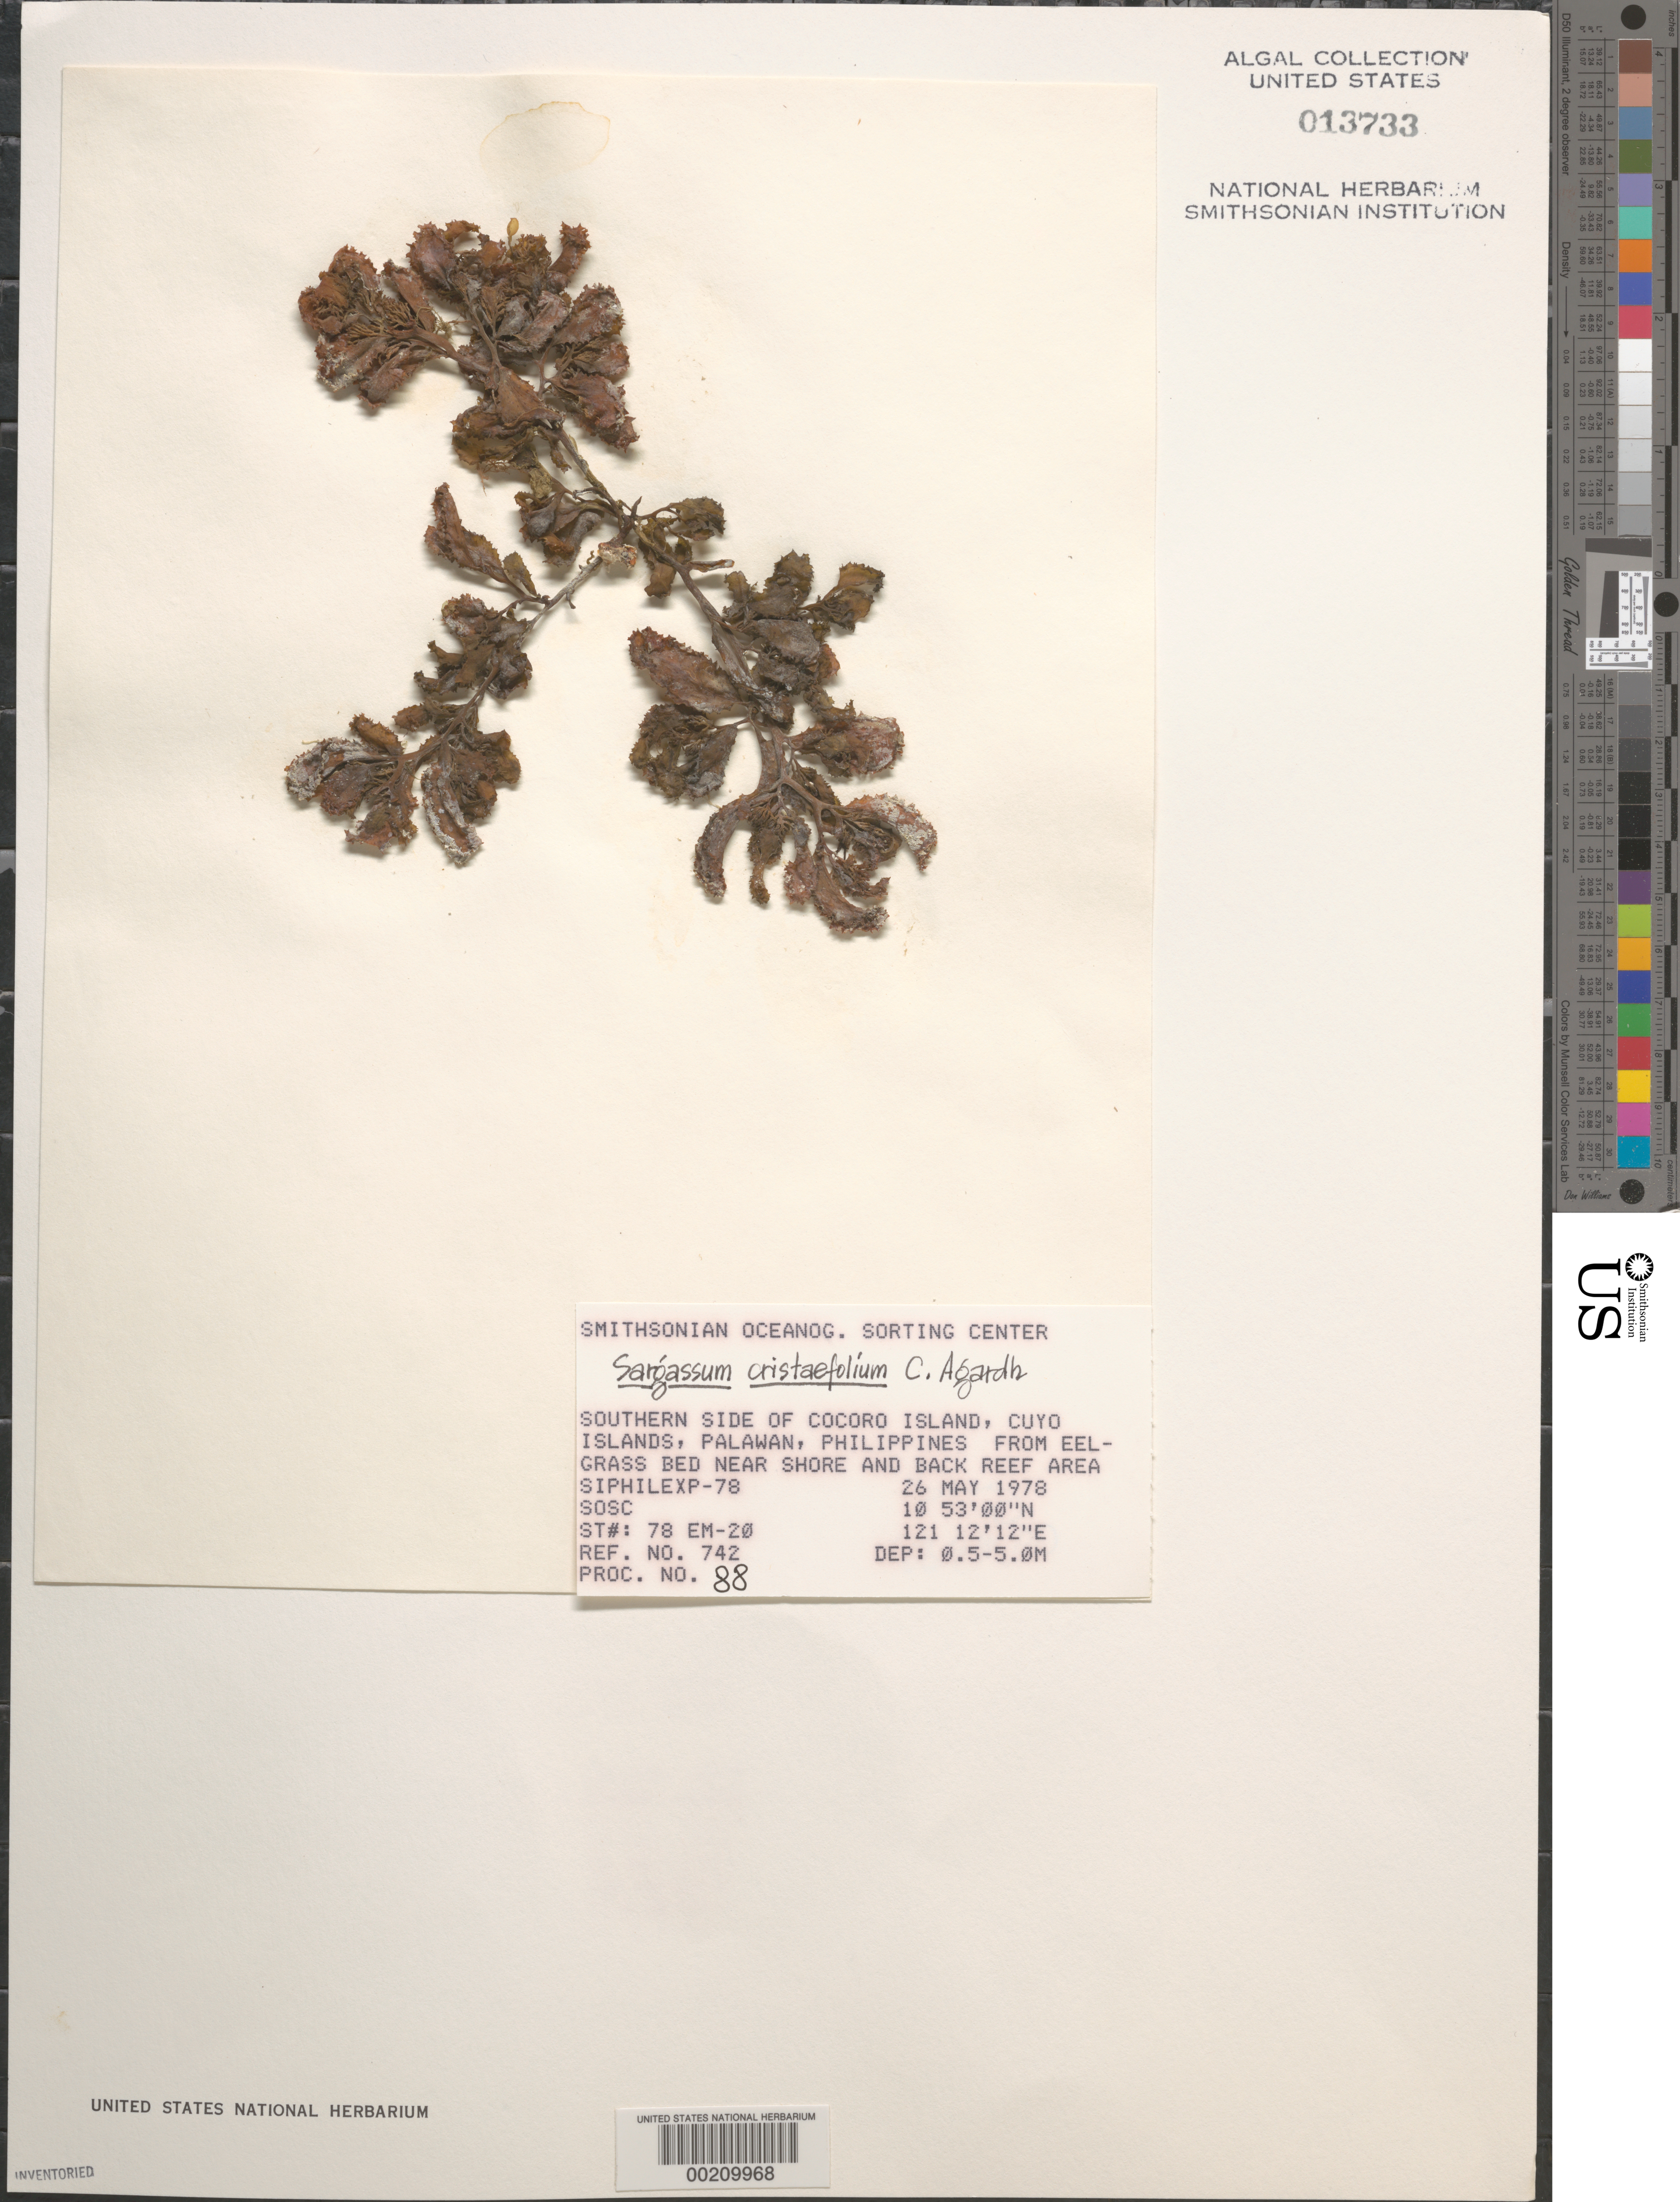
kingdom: Chromista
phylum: Ochrophyta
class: Phaeophyceae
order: Fucales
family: Sargassaceae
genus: Sargassum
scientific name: Sargassum ilicifolium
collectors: SOSC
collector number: Station 78 EM-20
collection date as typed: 26 May 1978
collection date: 1978-05-26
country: Philippines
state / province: Mimaropa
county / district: Palawan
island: Cocoro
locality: Southern side of island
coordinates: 10 53' 00" N, 121 12' 12" E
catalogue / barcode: US 13733